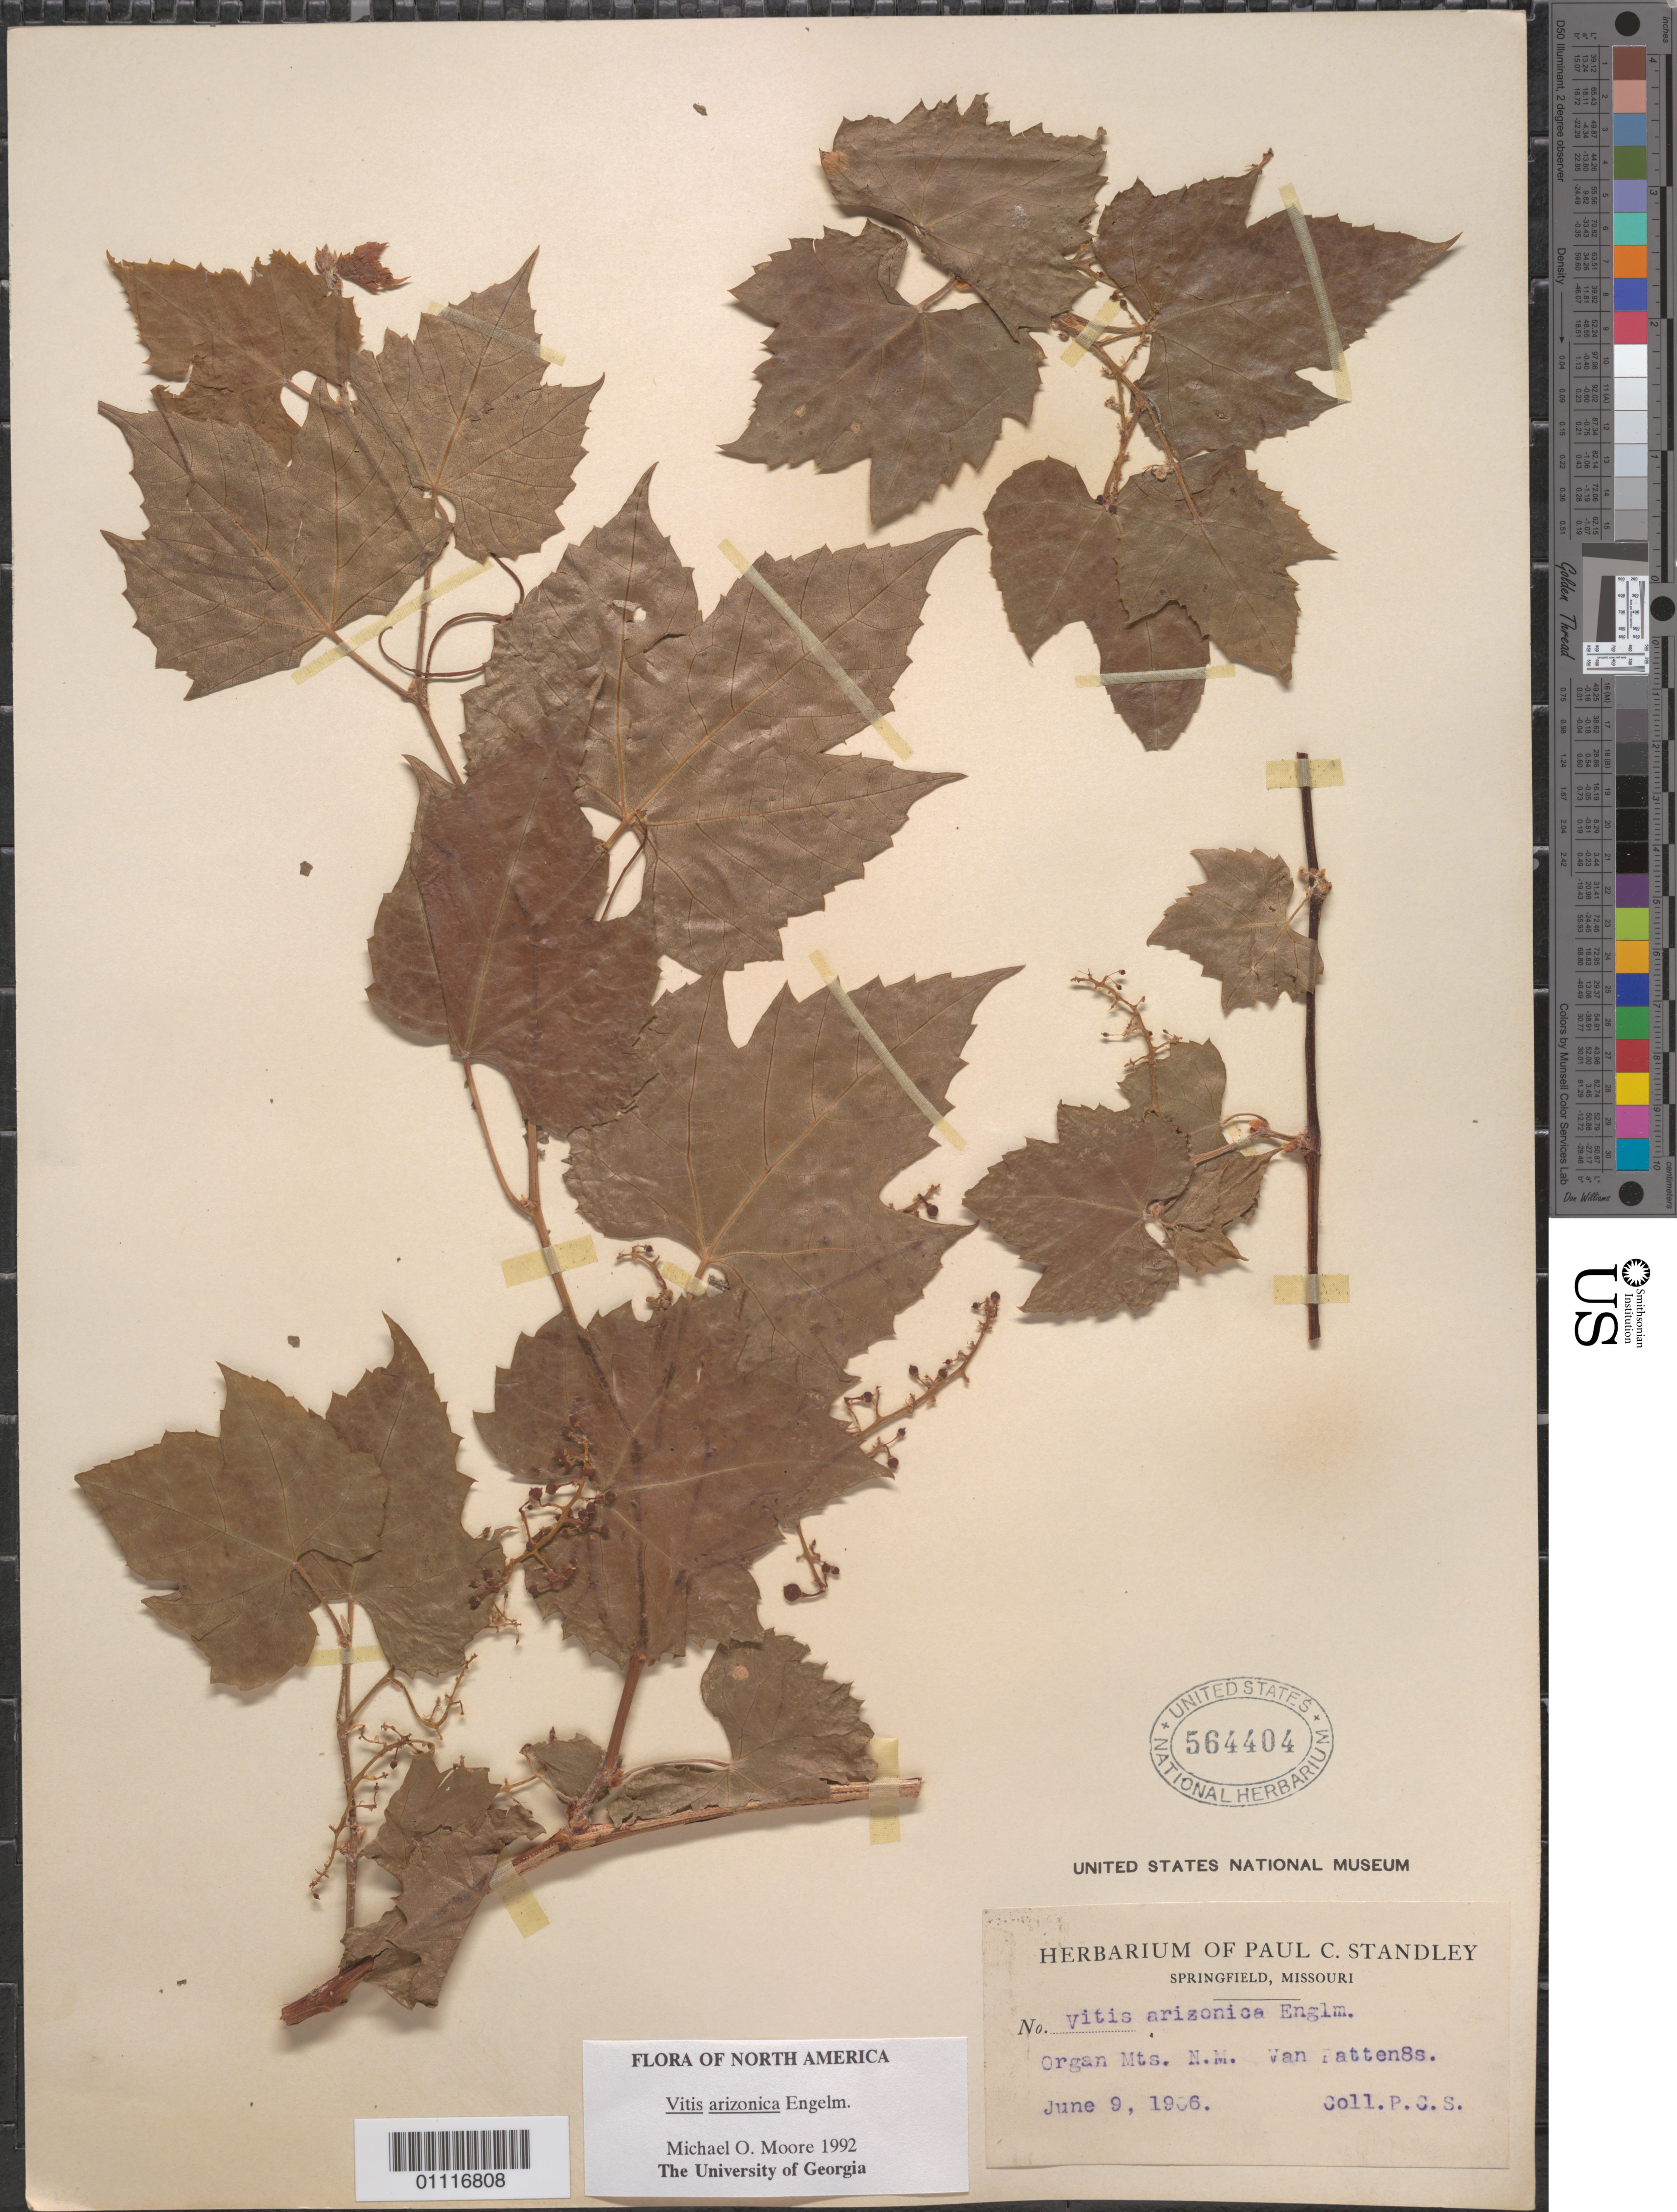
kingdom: Plantae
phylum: Tracheophyta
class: Magnoliopsida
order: Vitales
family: Vitaceae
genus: Vitis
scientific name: Vitis arizonica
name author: Engelm.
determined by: Moore, M. O.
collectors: P. C. Standley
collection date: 1906-06-09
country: United States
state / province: Missouri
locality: Organ Mts. N.M. Van Patten8s. Springfield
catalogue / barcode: US 564404